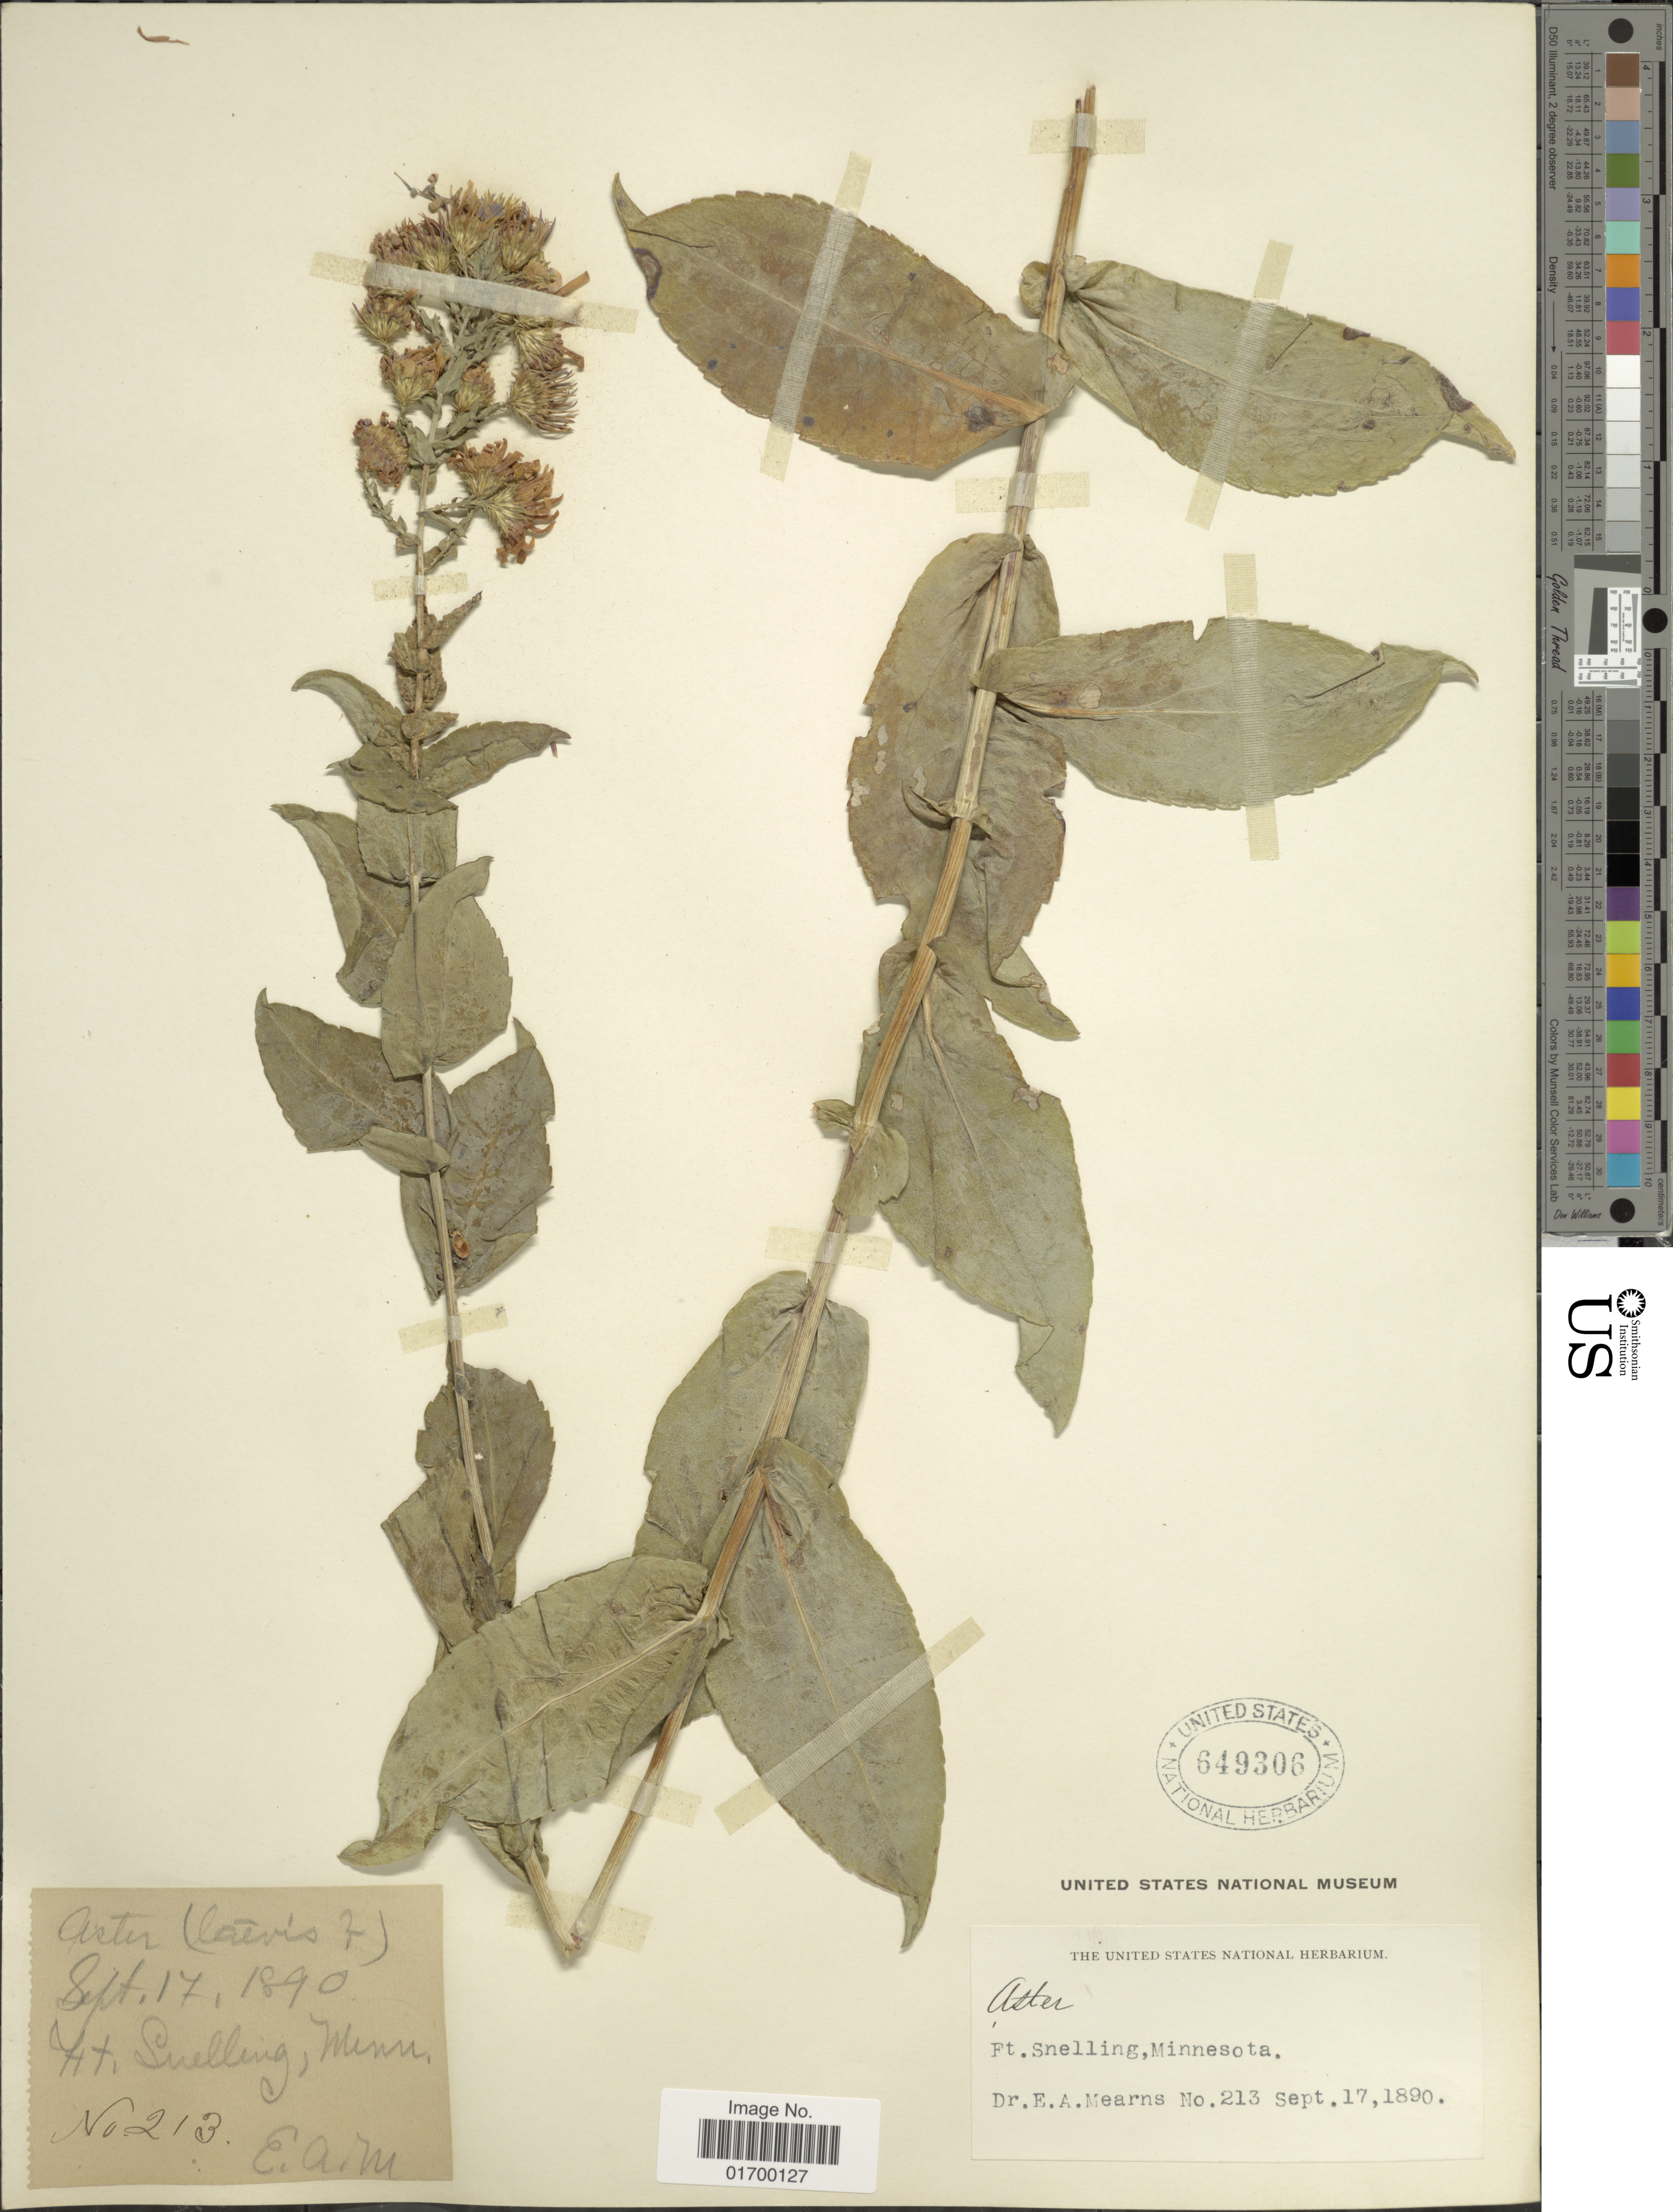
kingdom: Plantae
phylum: Tracheophyta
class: Magnoliopsida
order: Asterales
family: Asteraceae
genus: Symphyotrichum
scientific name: Symphyotrichum laeve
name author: (L.) Á. Löve & D. Löve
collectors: E. A. Mearns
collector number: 213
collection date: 1890-09-17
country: United States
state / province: Minnesota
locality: Ft. Snelling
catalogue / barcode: US 649306